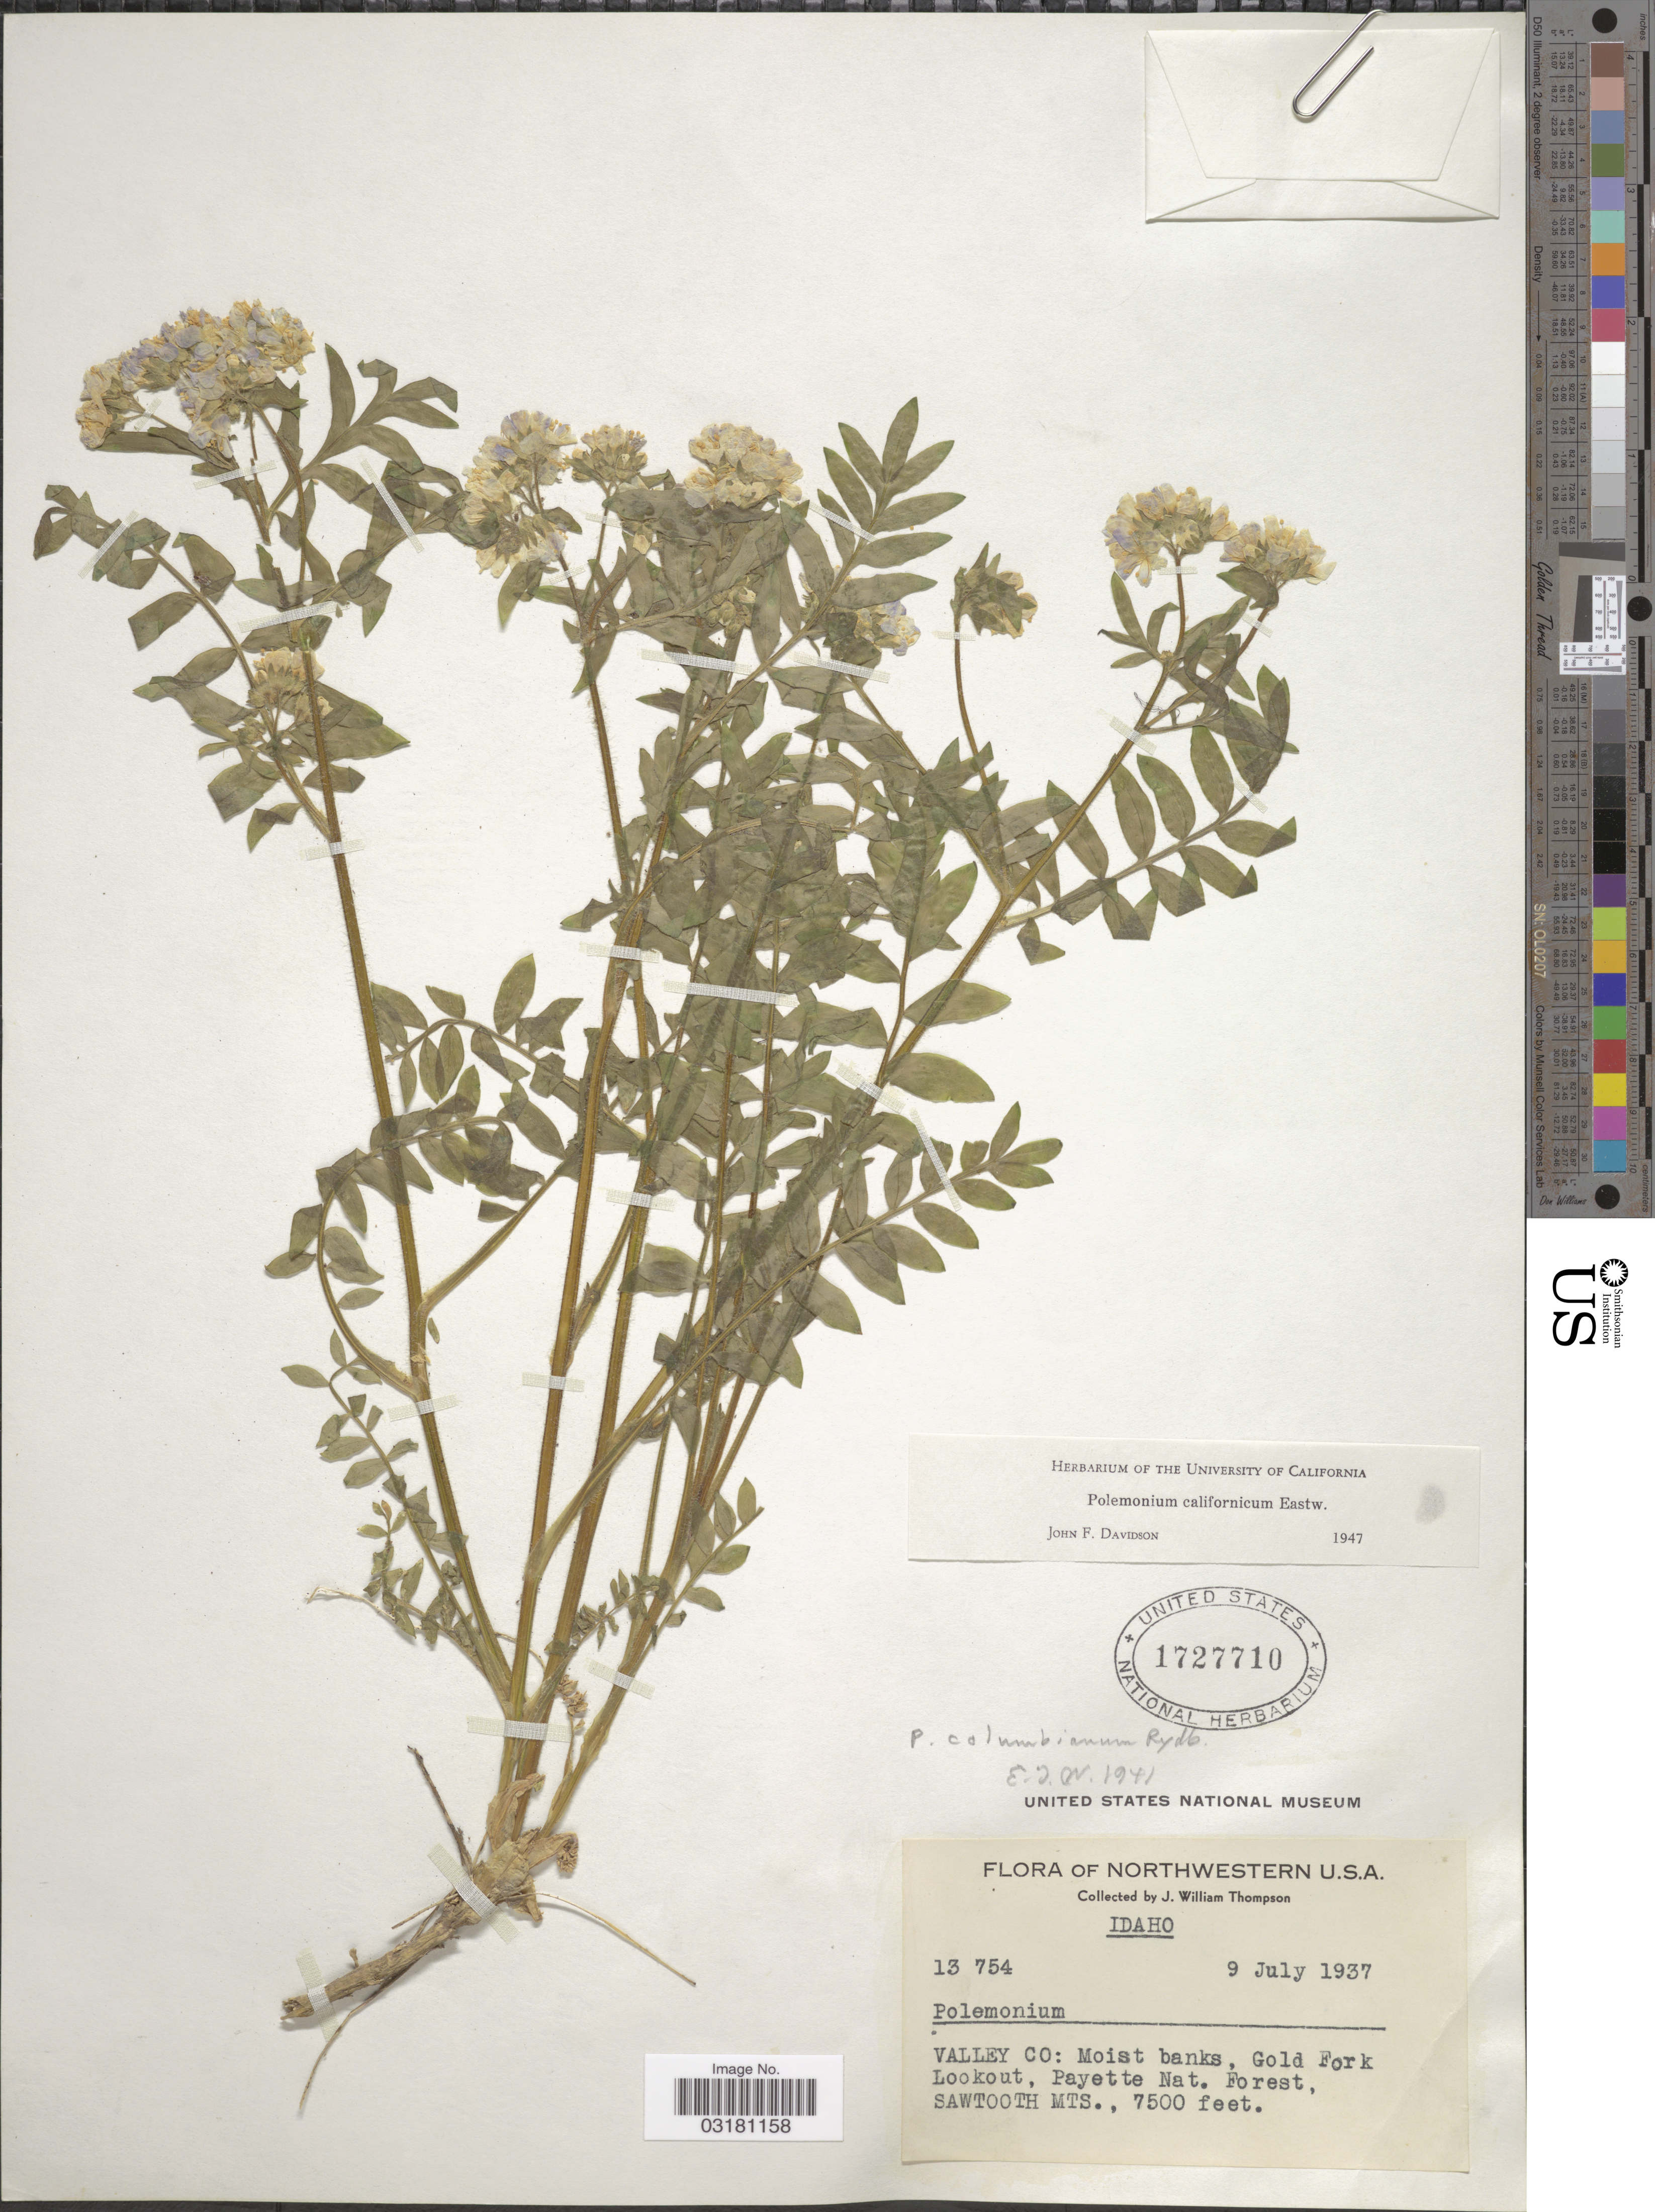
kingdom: Plantae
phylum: Tracheophyta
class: Magnoliopsida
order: Ericales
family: Polemoniaceae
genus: Polemonium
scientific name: Polemonium californicum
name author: Eastw.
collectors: J. W. Thompson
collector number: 13754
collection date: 1937-07-09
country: United States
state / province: Idaho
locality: Northwestern U.S.A. Valley Co: Gold Fork Lookout, Payette Nat. Forest, Sawtooth Mts.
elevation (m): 2286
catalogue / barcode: US 1727710